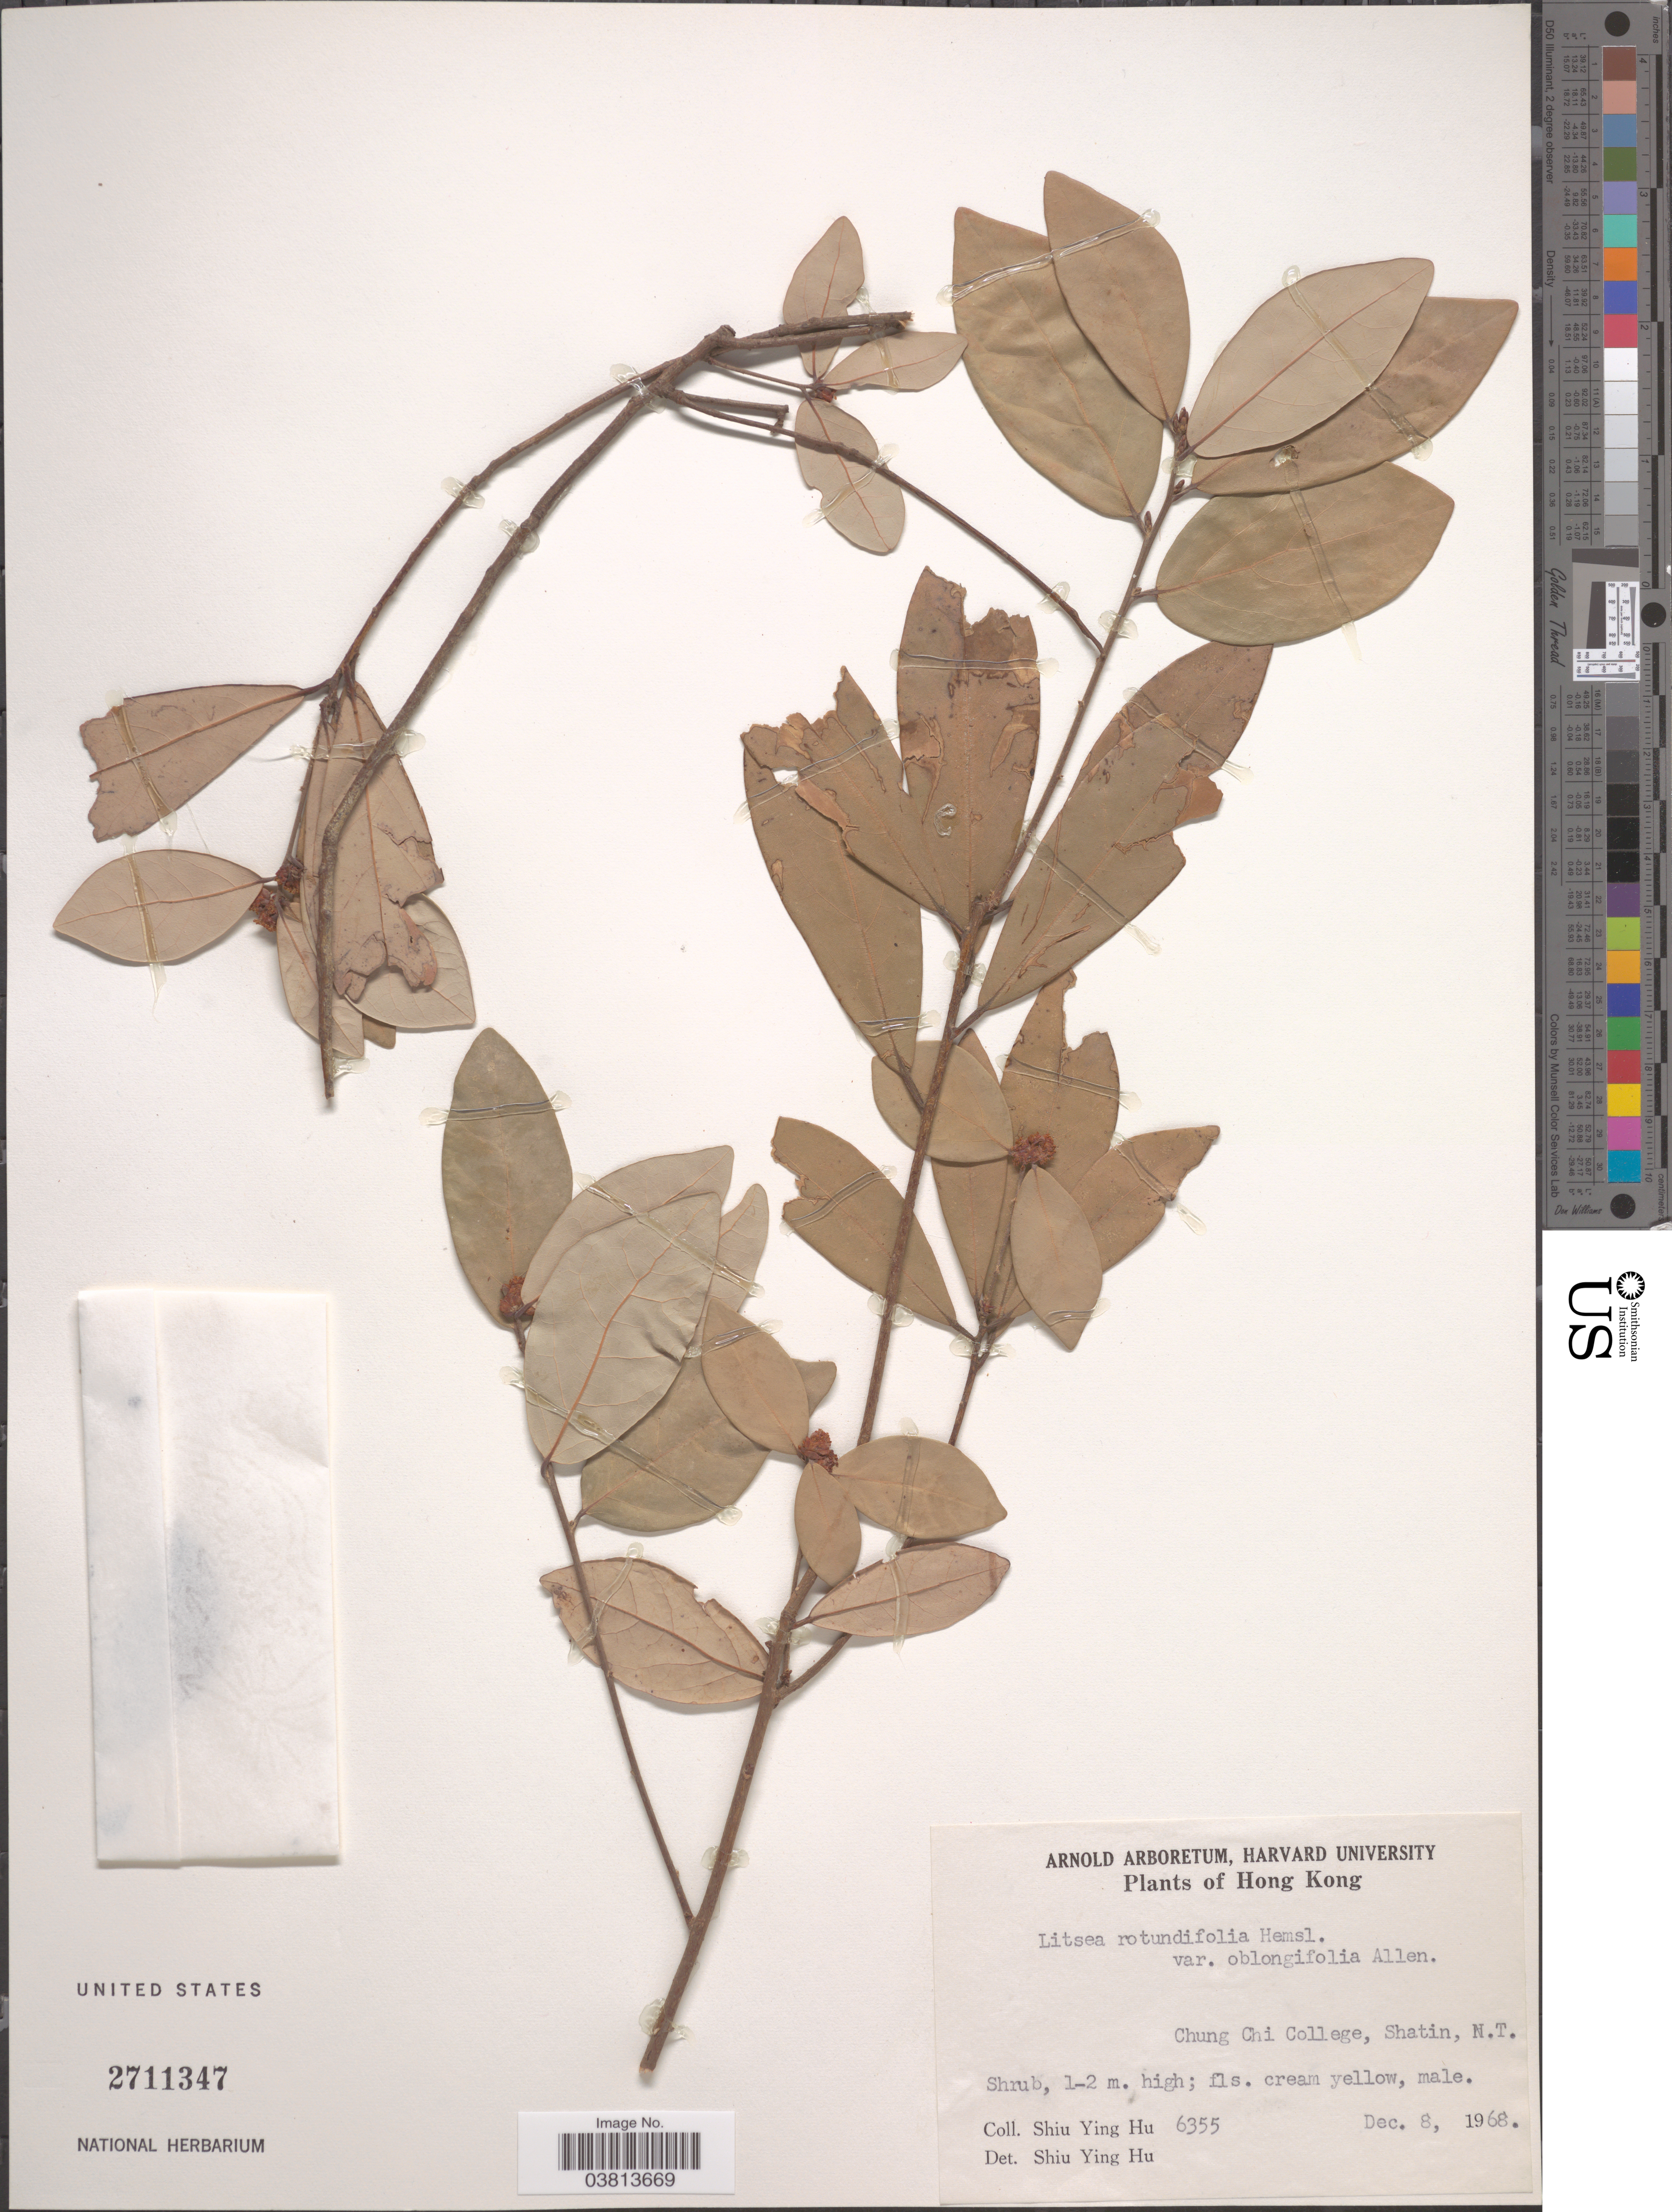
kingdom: Plantae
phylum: Tracheophyta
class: Magnoliopsida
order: Laurales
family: Lauraceae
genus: Litsea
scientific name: Litsea rotundifolia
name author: Hemsl.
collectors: S. Y. Hu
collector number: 6355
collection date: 1968-12-08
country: China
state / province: Hong Kong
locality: Chung Chi College, Shatin, N. T.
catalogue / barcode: US 2711347